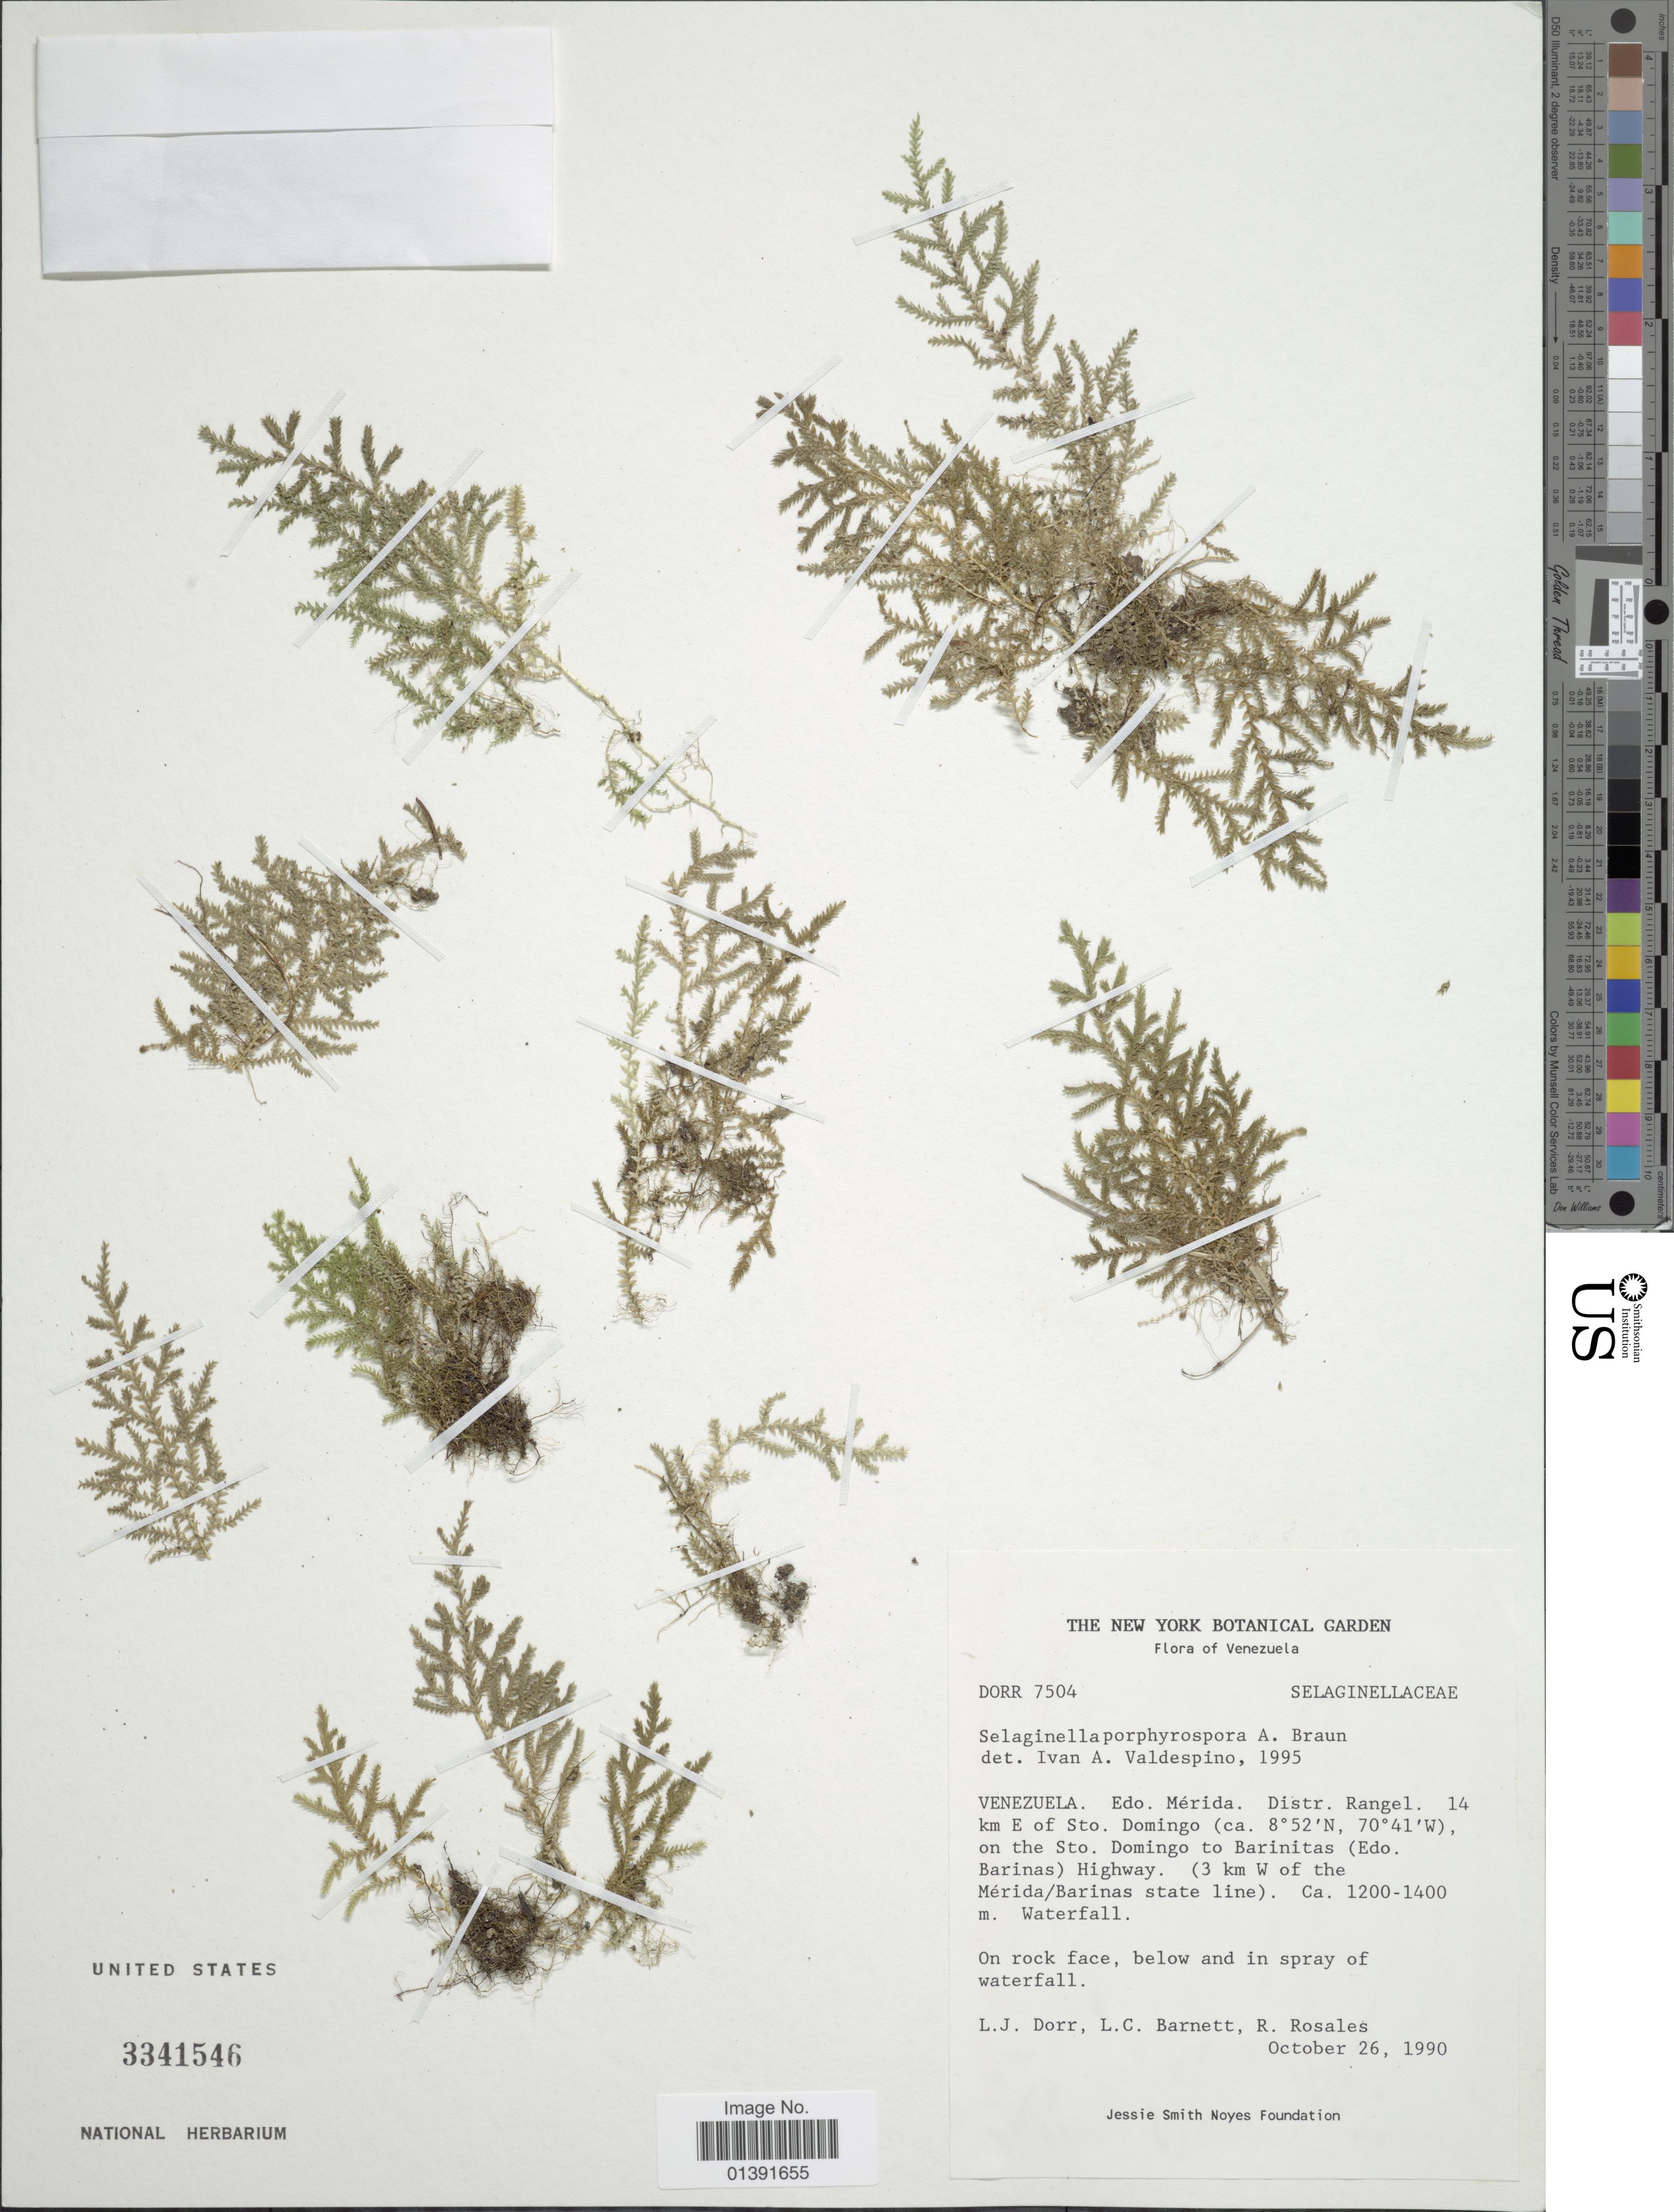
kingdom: Plantae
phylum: Tracheophyta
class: Lycopodiopsida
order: Selaginellales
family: Selaginellaceae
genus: Selaginella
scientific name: Selaginella porphyrospora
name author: A. Braun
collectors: L. J. Dorr, L. C. Barnett & R. Rosales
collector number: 7504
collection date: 1990-10-26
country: Venezuela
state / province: Mérida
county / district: Rangel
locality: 14 km E of Sto. Domingo, on the Sto. Domingo to Barinitas (Edo. Barinas) Highway. (3 km W of the Merida/Barinas state line)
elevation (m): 1200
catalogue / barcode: US 3341546